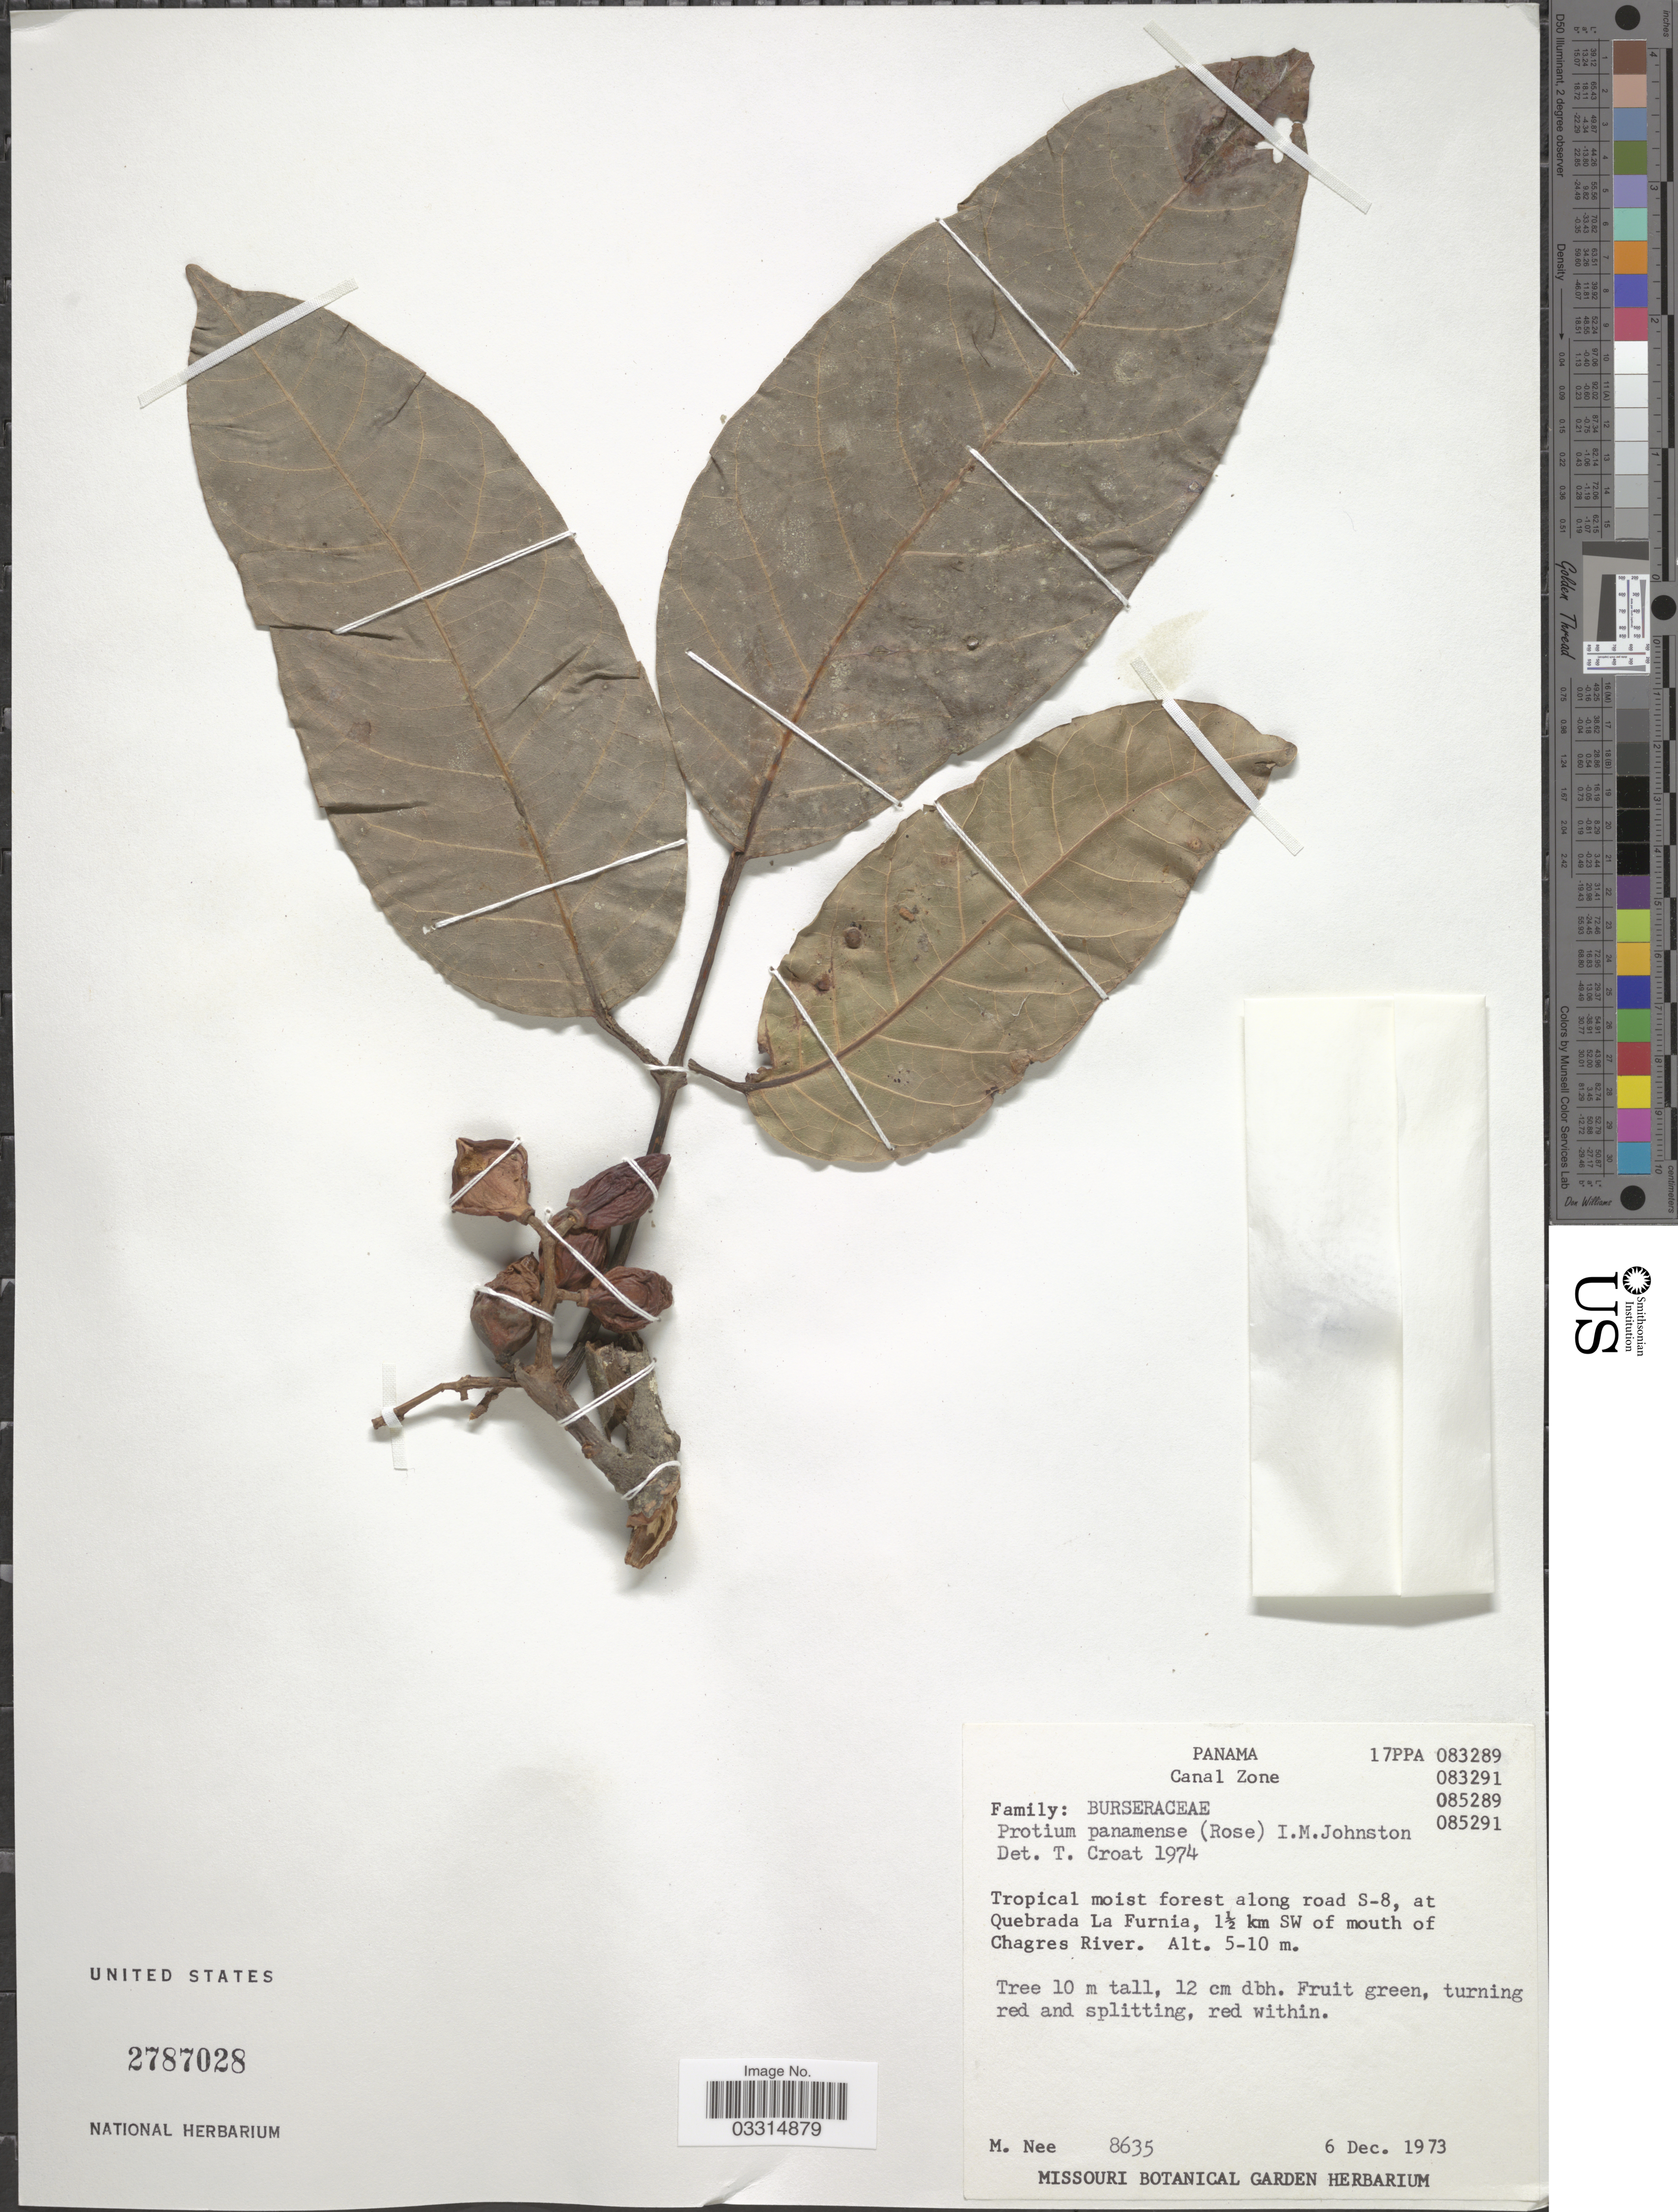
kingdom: Plantae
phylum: Tracheophyta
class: Magnoliopsida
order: Sapindales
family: Burseraceae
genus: Protium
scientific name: Protium panamense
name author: (Rose) I.M. Johnst.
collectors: M. Nee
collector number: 8635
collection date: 1973-12-06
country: Panama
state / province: Colón / Panamá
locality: Canal Zone. Tropical moist forest along road S-8, at Quebrada La Furnia, 1½ km SW of mouth of Chagres River.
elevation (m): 5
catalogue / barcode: US 2787028